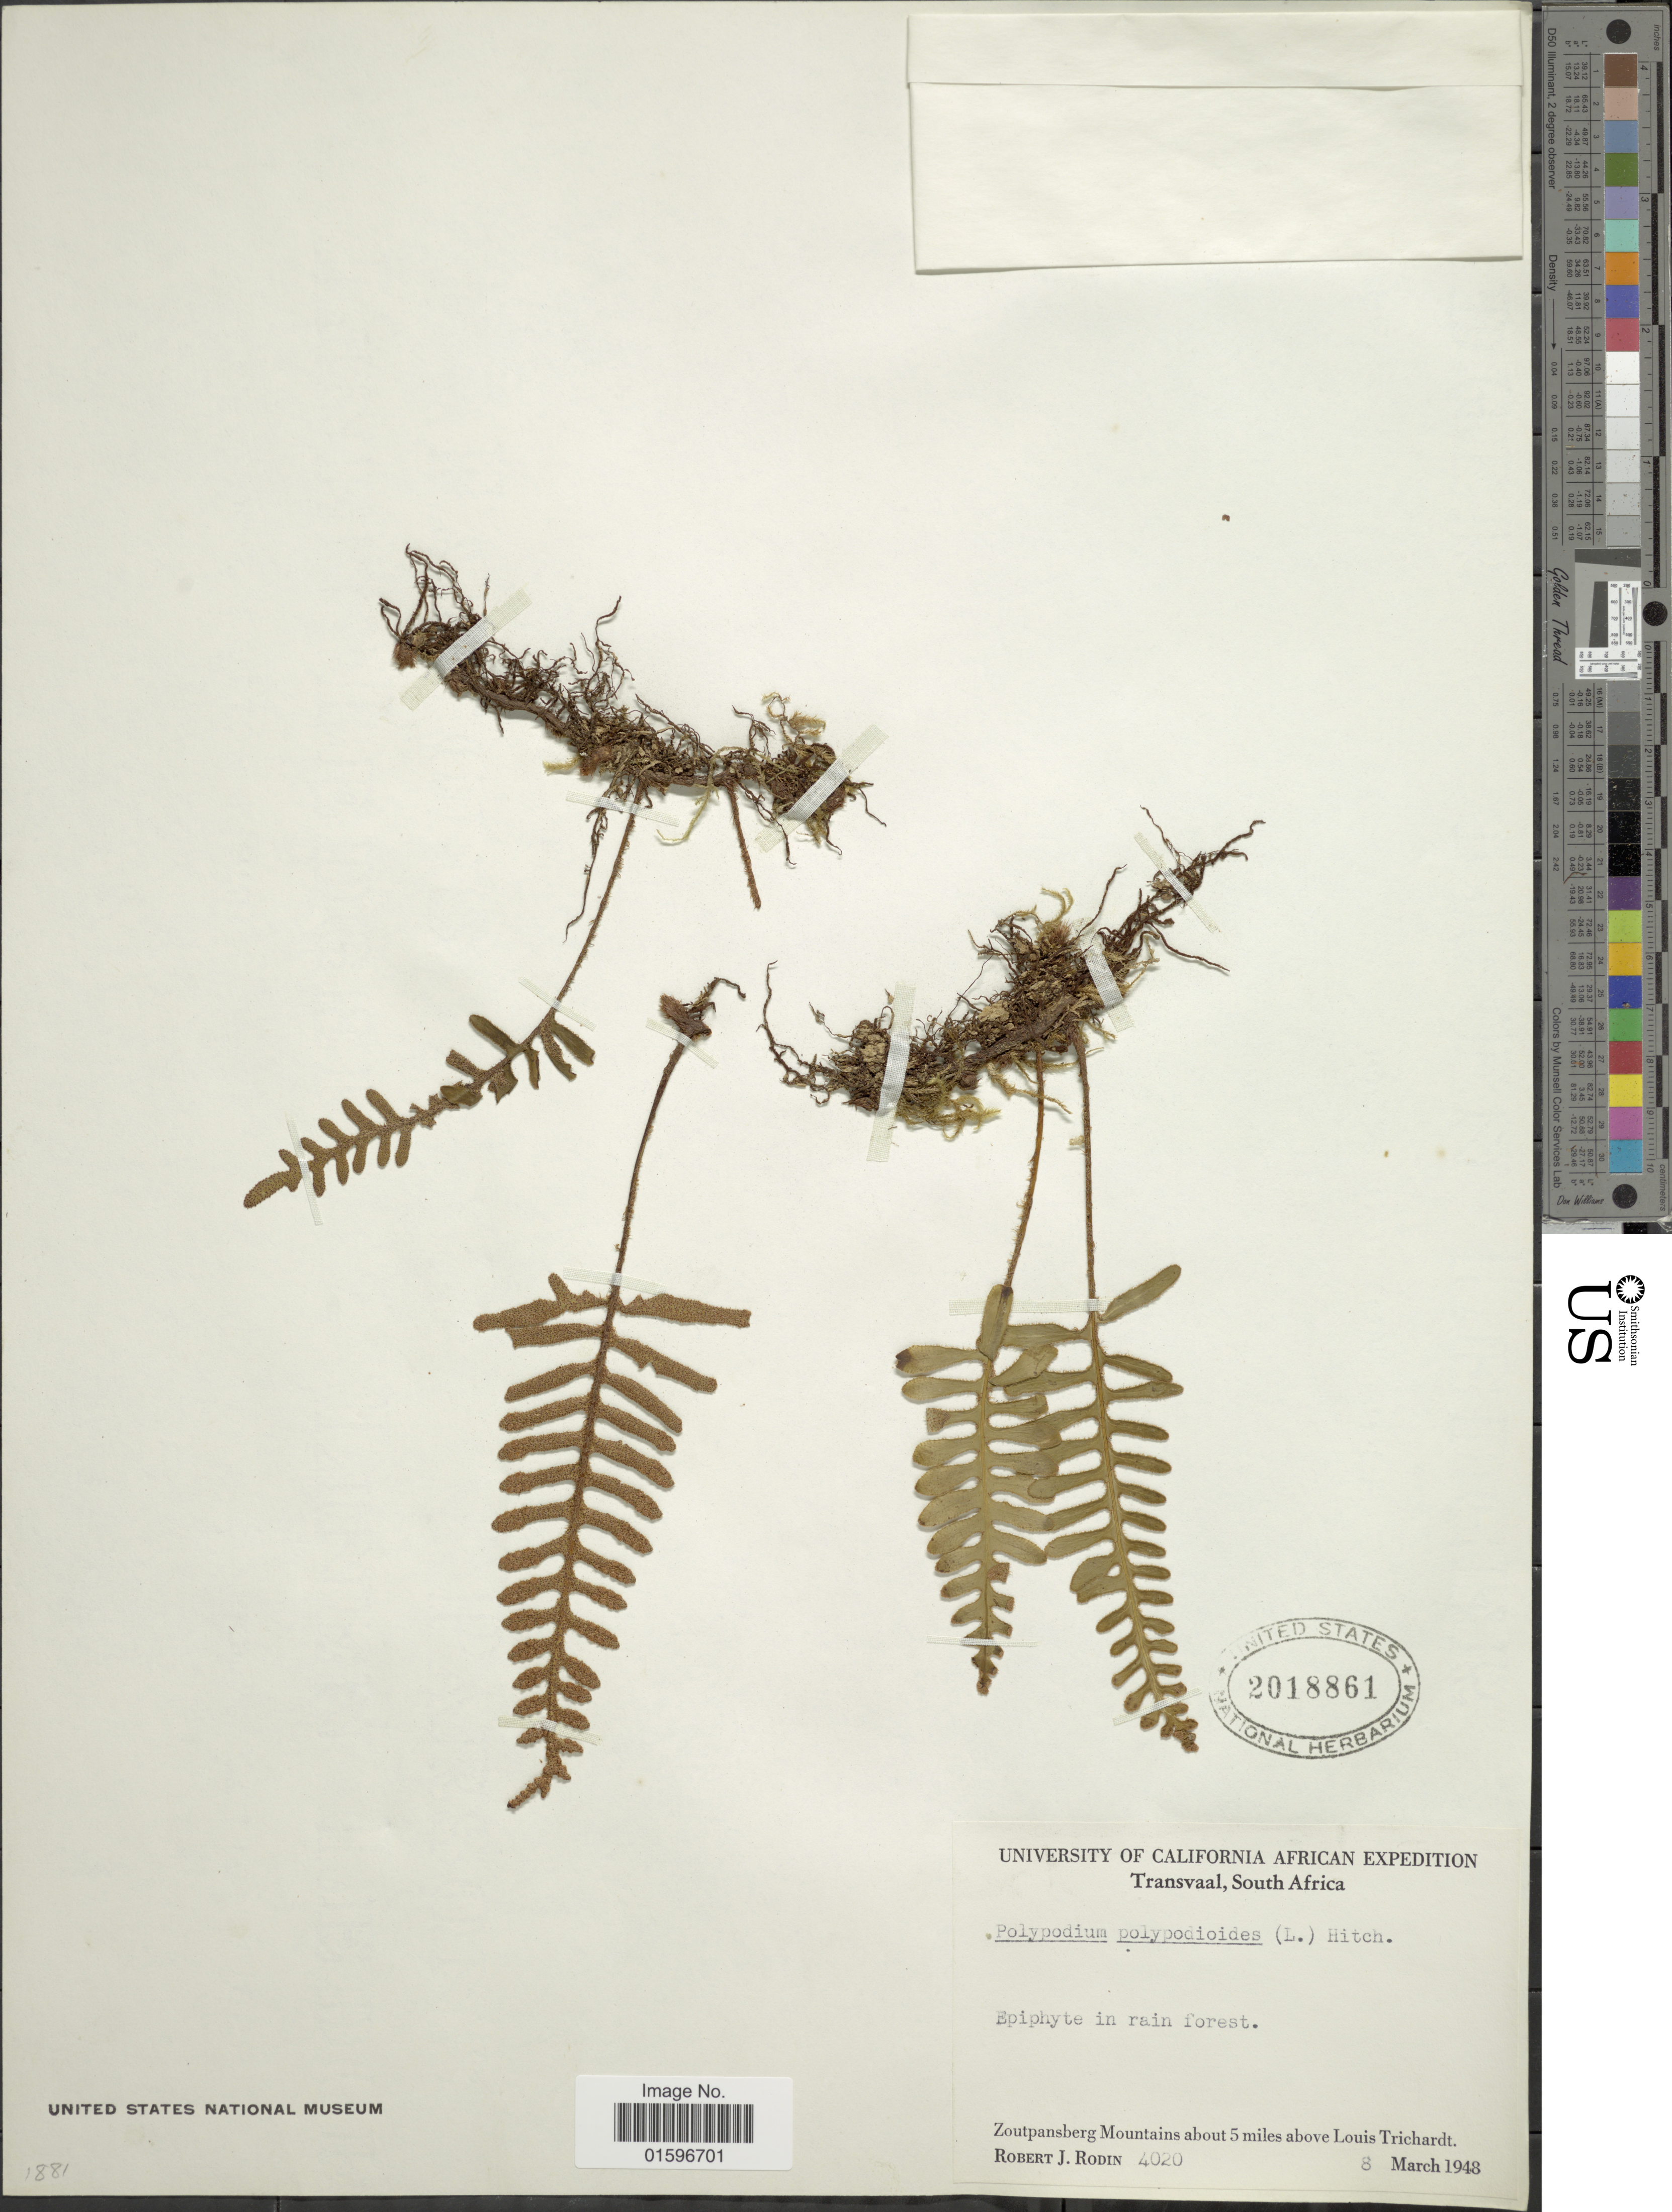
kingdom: Plantae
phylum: Tracheophyta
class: Polypodiopsida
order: Polypodiales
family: Polypodiaceae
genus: Polypodium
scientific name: Polypodium eckloni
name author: Kunze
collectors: R. J. Rodin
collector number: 4020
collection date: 1948-03-08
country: South Africa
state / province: Limpopo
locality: Transvaal, South Africa, Zoutpansberg Mountains about 5 miles above Louis Trichardt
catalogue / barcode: US 2018861